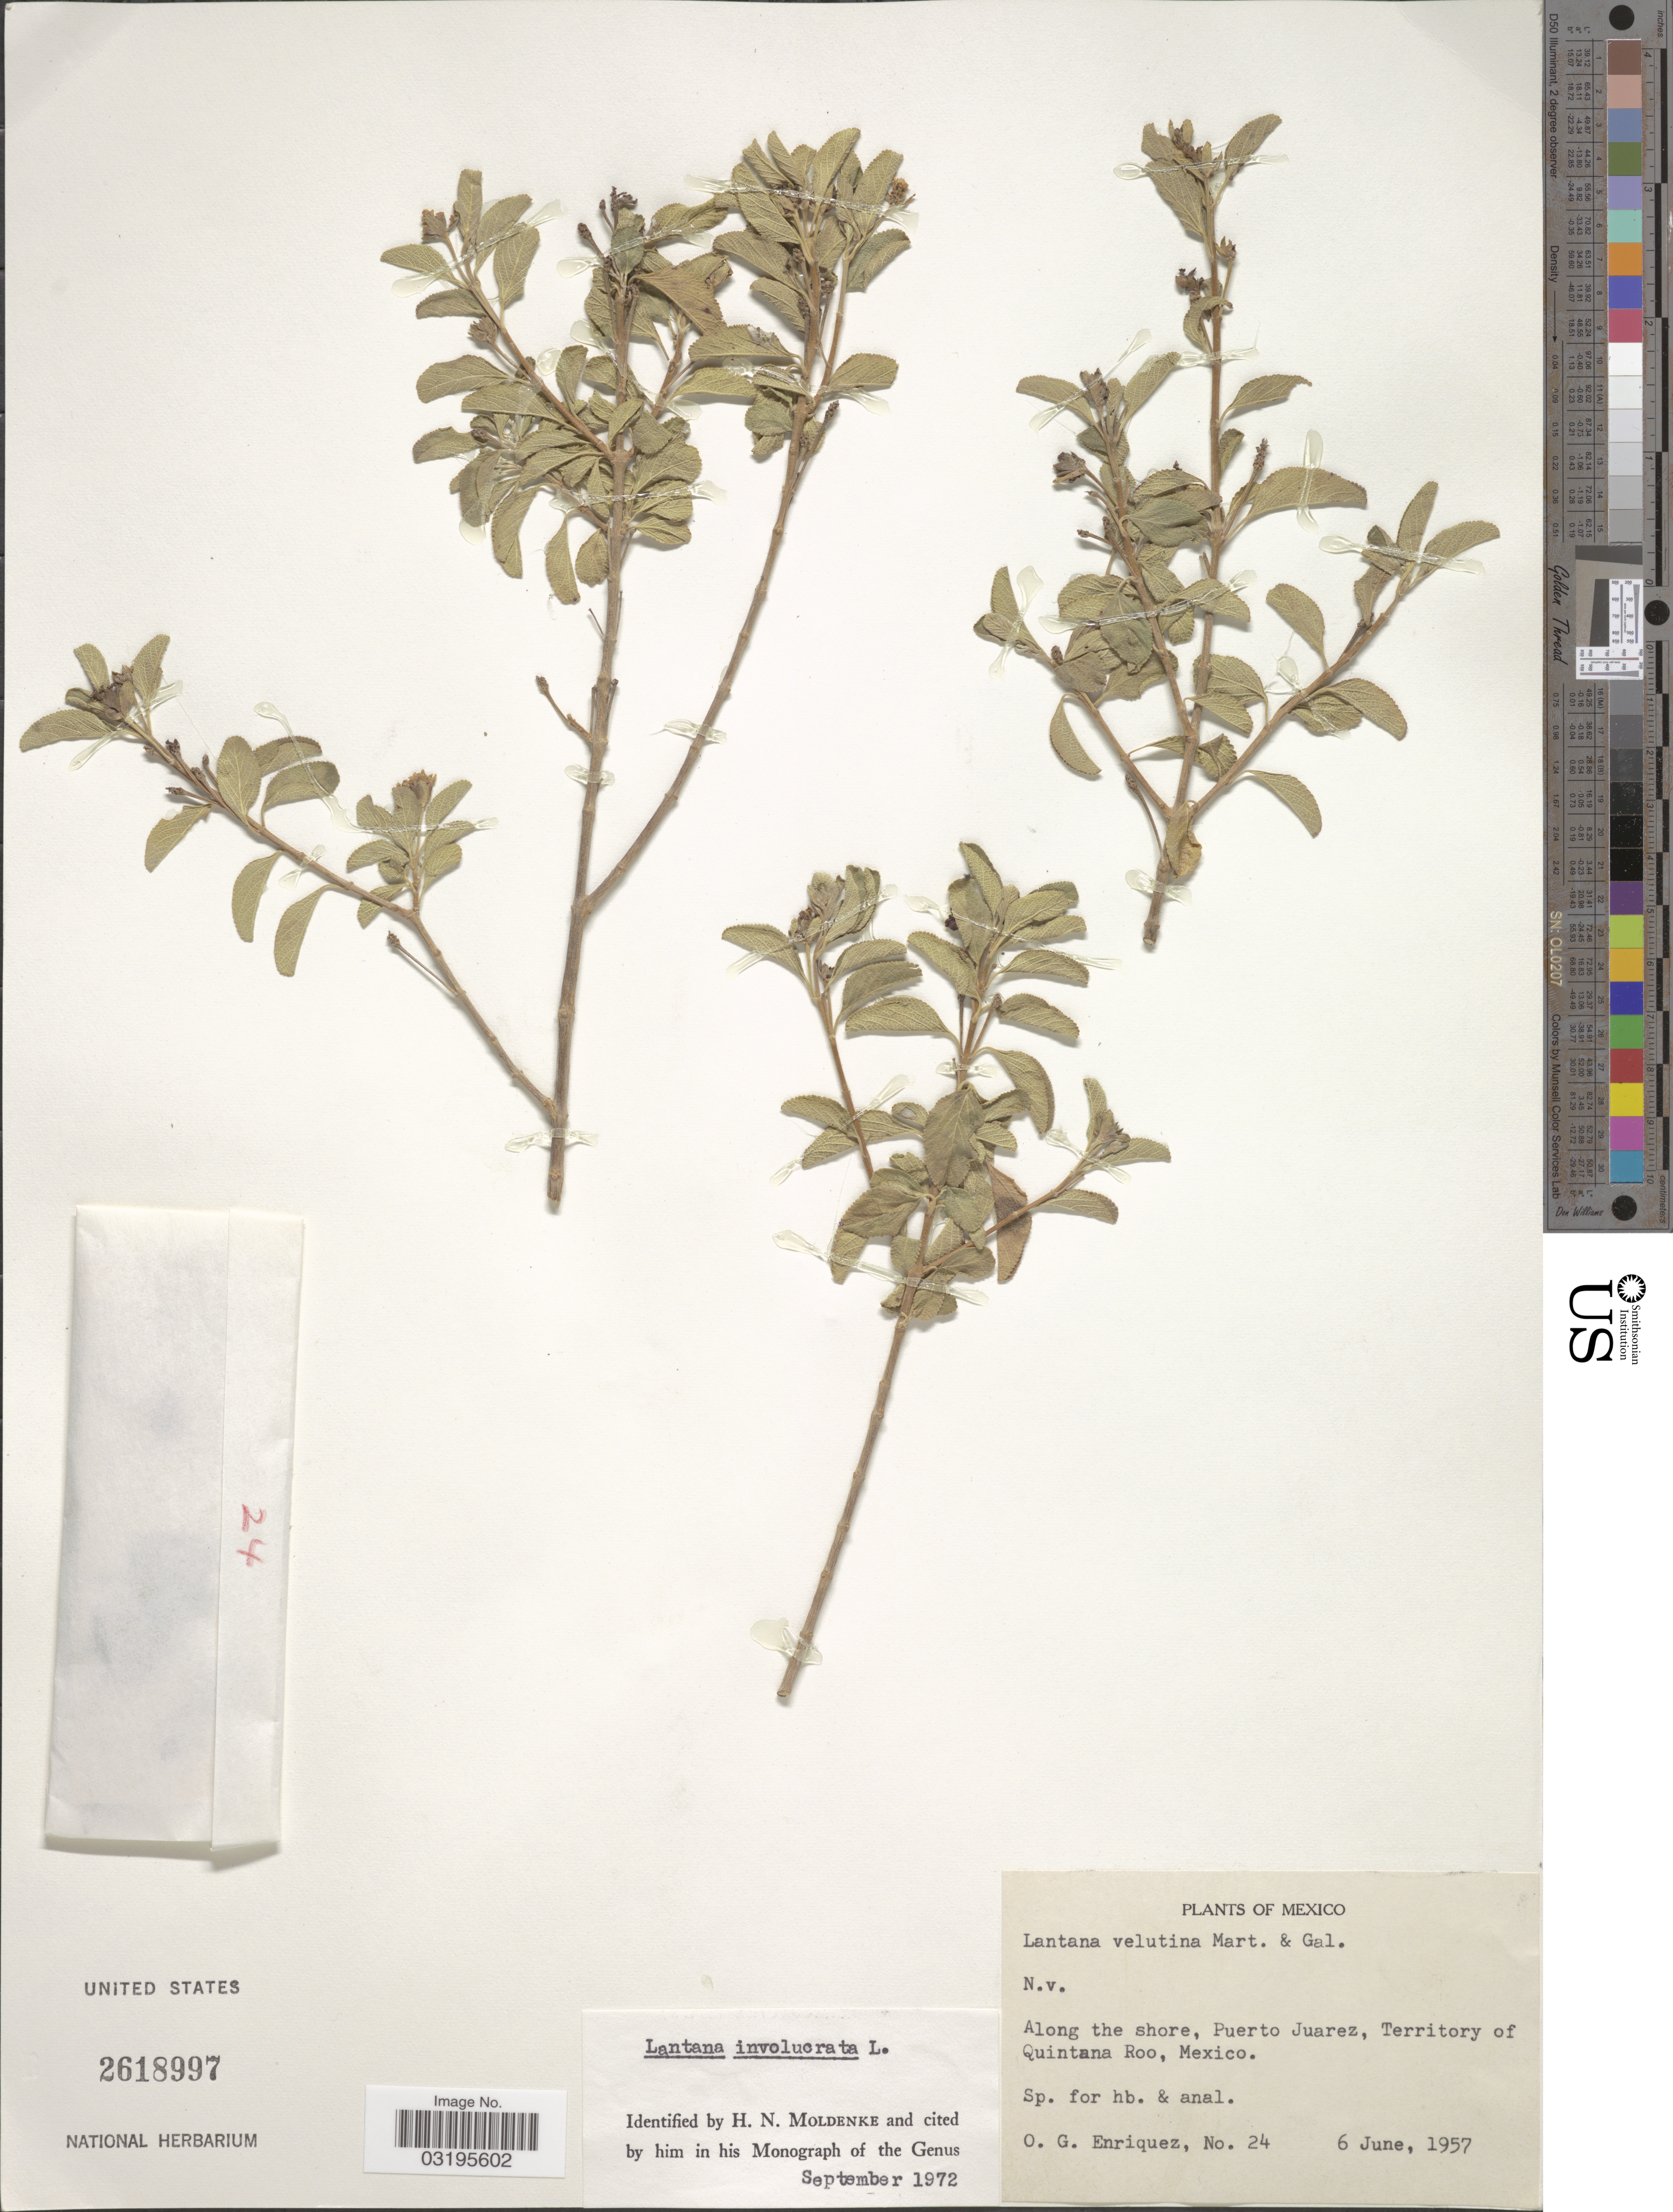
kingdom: Plantae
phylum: Tracheophyta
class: Magnoliopsida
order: Lamiales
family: Verbenaceae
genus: Lantana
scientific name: Lantana involucrata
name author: L.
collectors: O. Enriquez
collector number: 24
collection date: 1957-06-06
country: Mexico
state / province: Quintana Roo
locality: Along the shore, Puerto Juarez, Territory of Quintana Roo.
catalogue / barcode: US 2618997